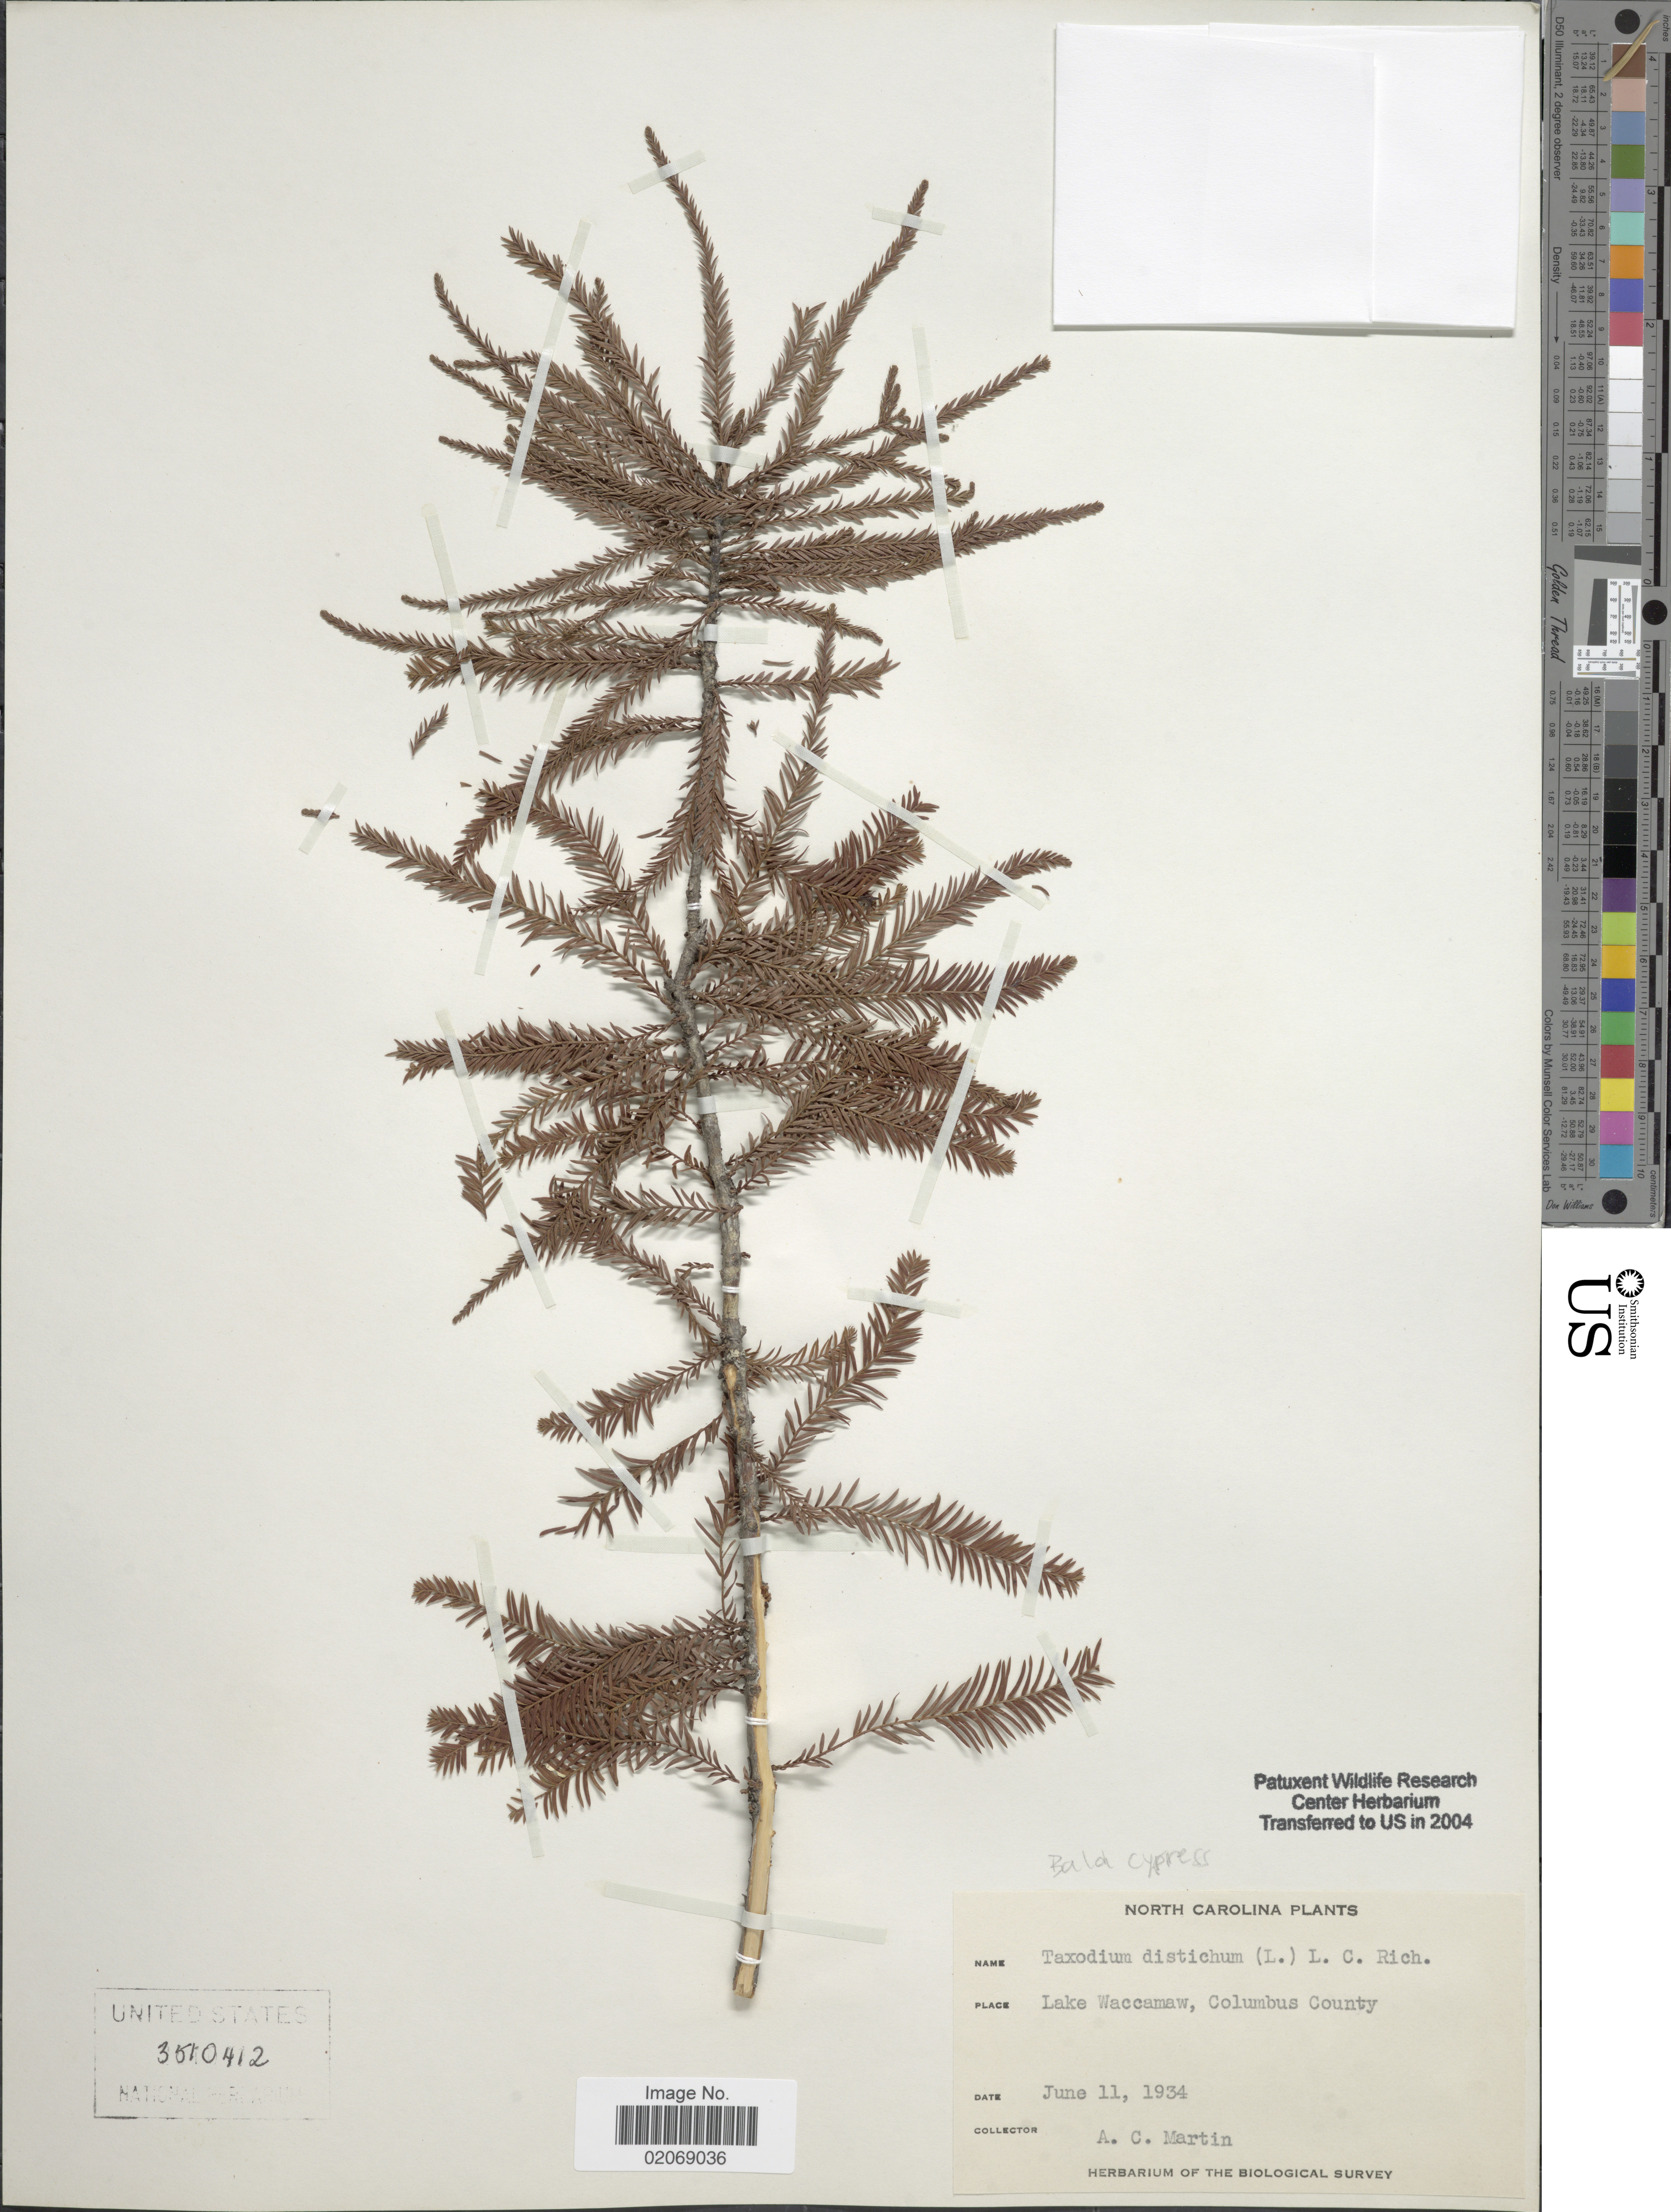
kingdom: Plantae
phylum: Tracheophyta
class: Pinopsida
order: Pinales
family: Cupressaceae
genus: Taxodium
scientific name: Taxodium distichum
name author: (L.) Rich.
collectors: A. C. Martin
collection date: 1934-06-11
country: United States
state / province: North Carolina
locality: Lake Waccamaw, Columbus County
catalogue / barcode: US 3510412